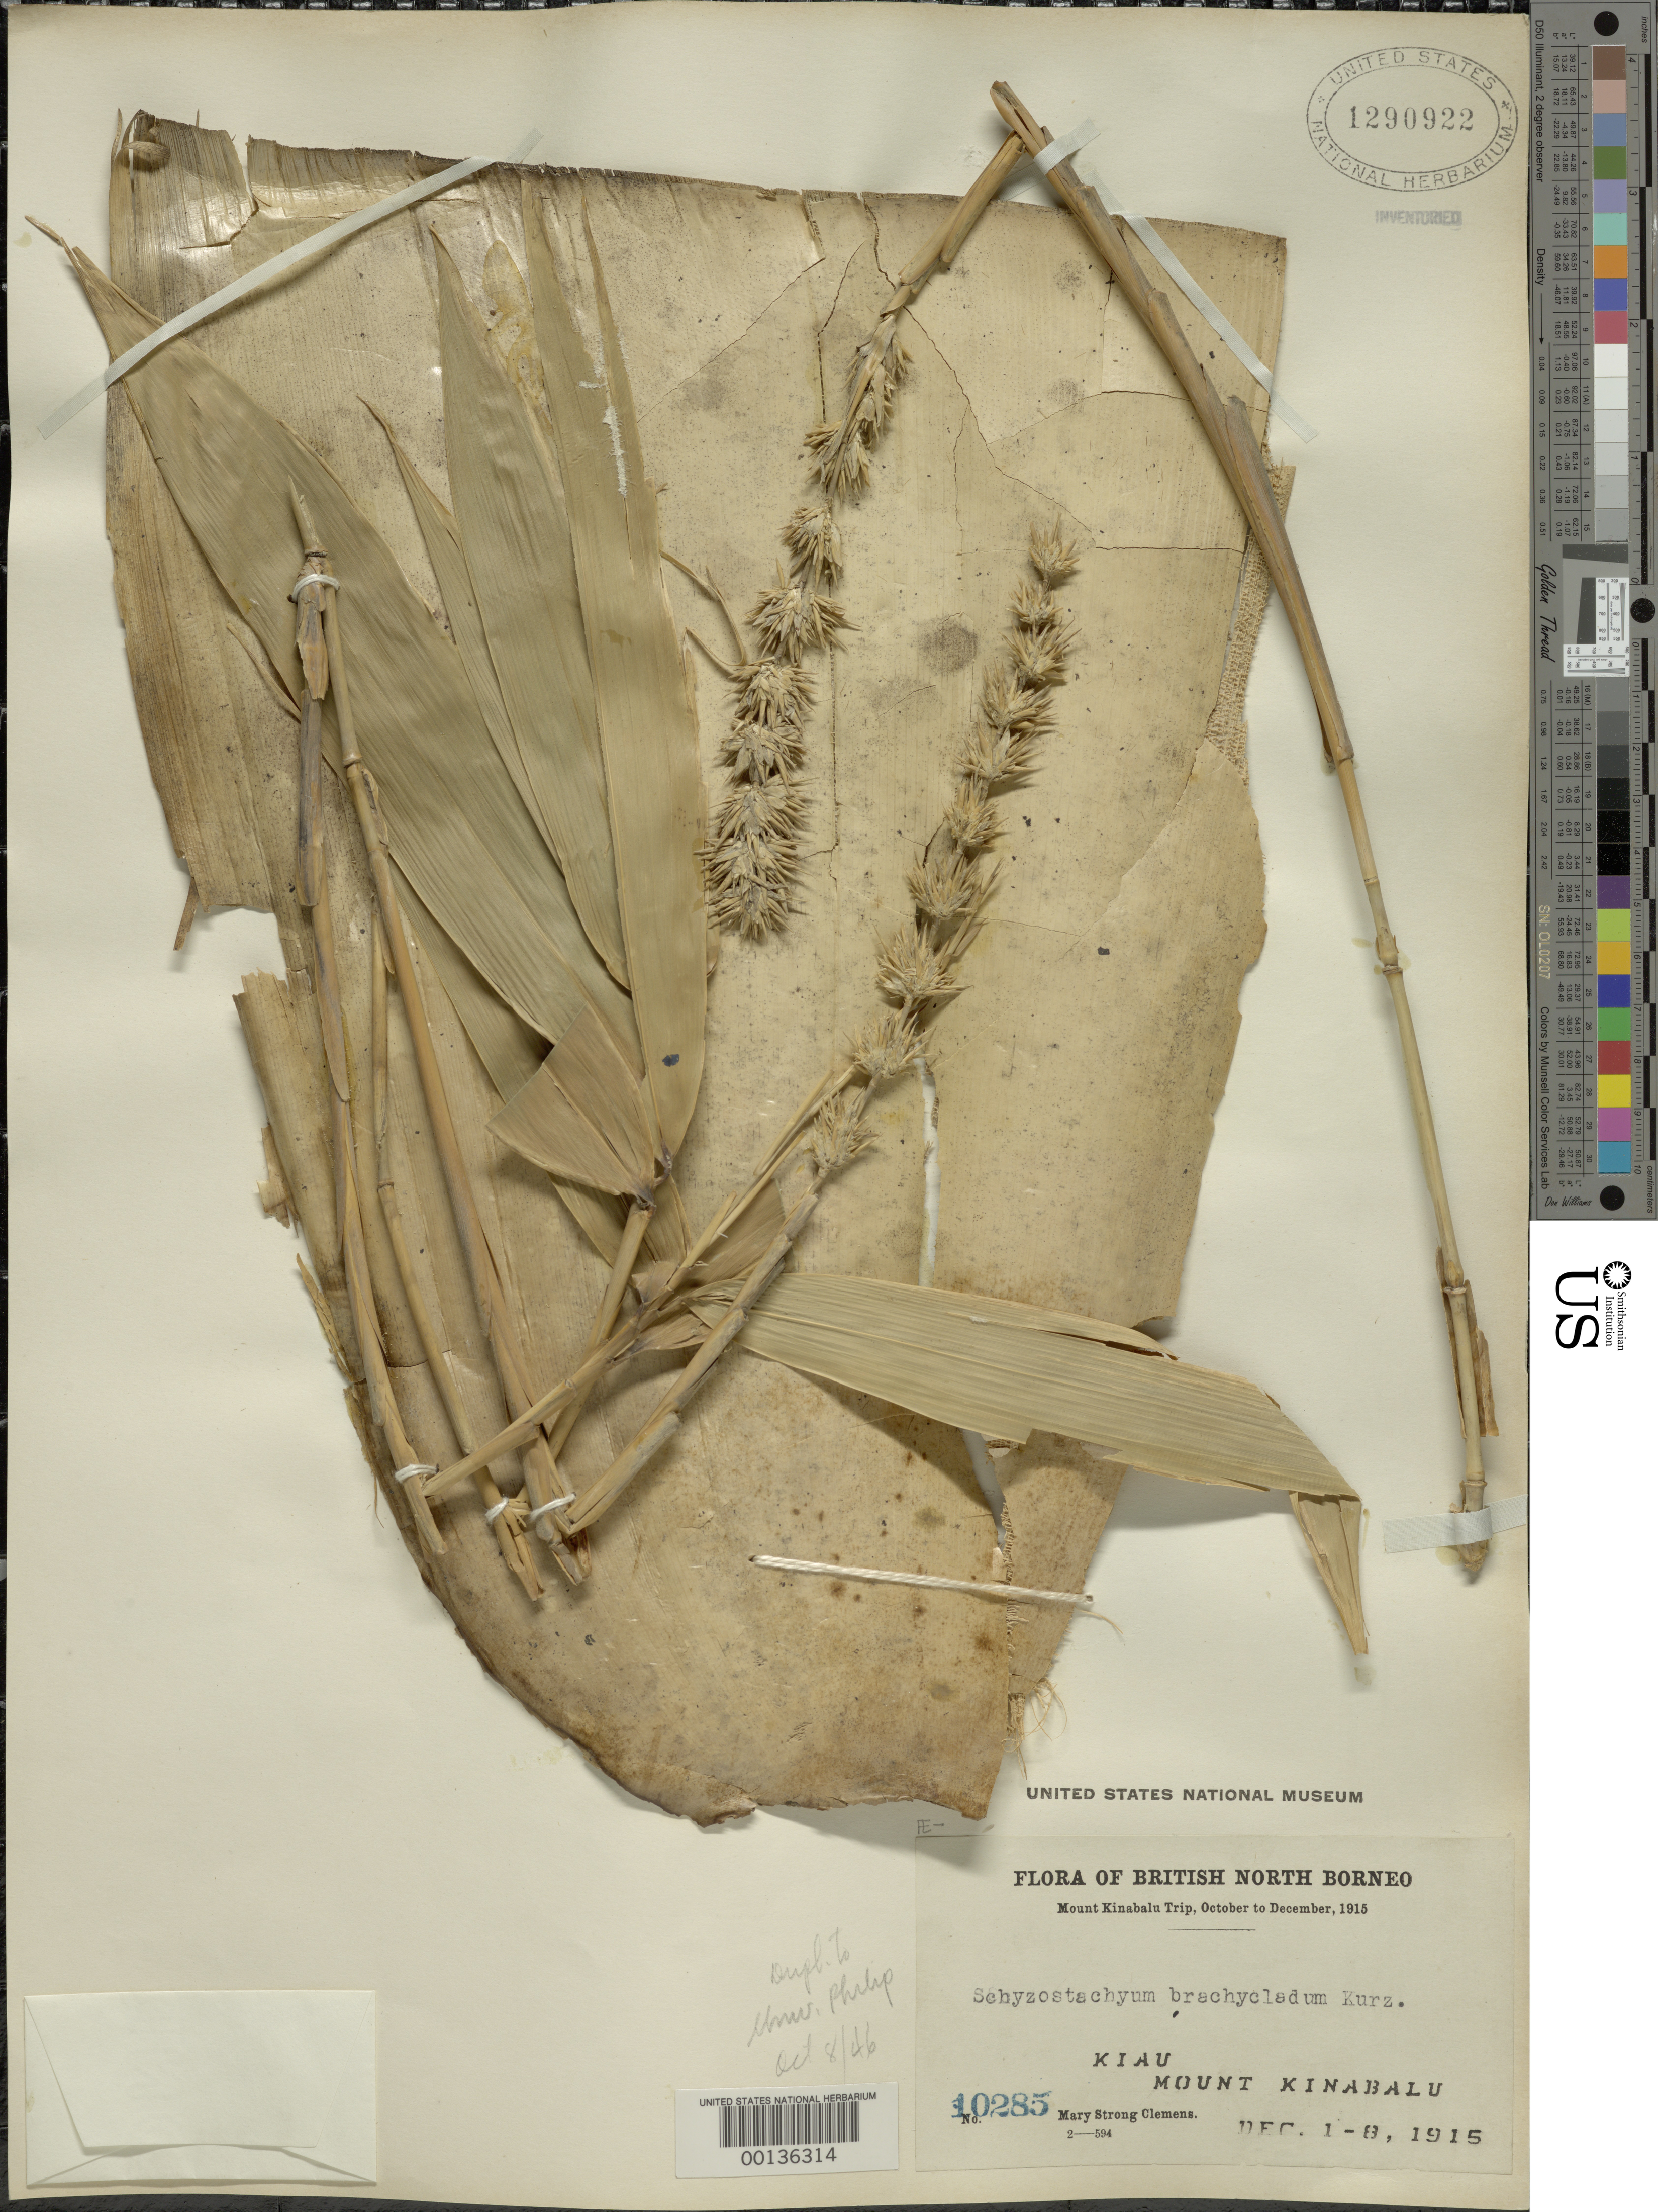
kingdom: Plantae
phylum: Tracheophyta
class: Liliopsida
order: Poales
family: Poaceae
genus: Schizostachyum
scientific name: Schizostachyum brachycladum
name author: (Kurz ex Munro) Kurz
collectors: M. S. Clemens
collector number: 10285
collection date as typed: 01 Dec 1915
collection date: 1915-12-01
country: Malaysia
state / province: Sabah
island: Borneo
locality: Kiau, mt. kinabalu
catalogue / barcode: US 1290922